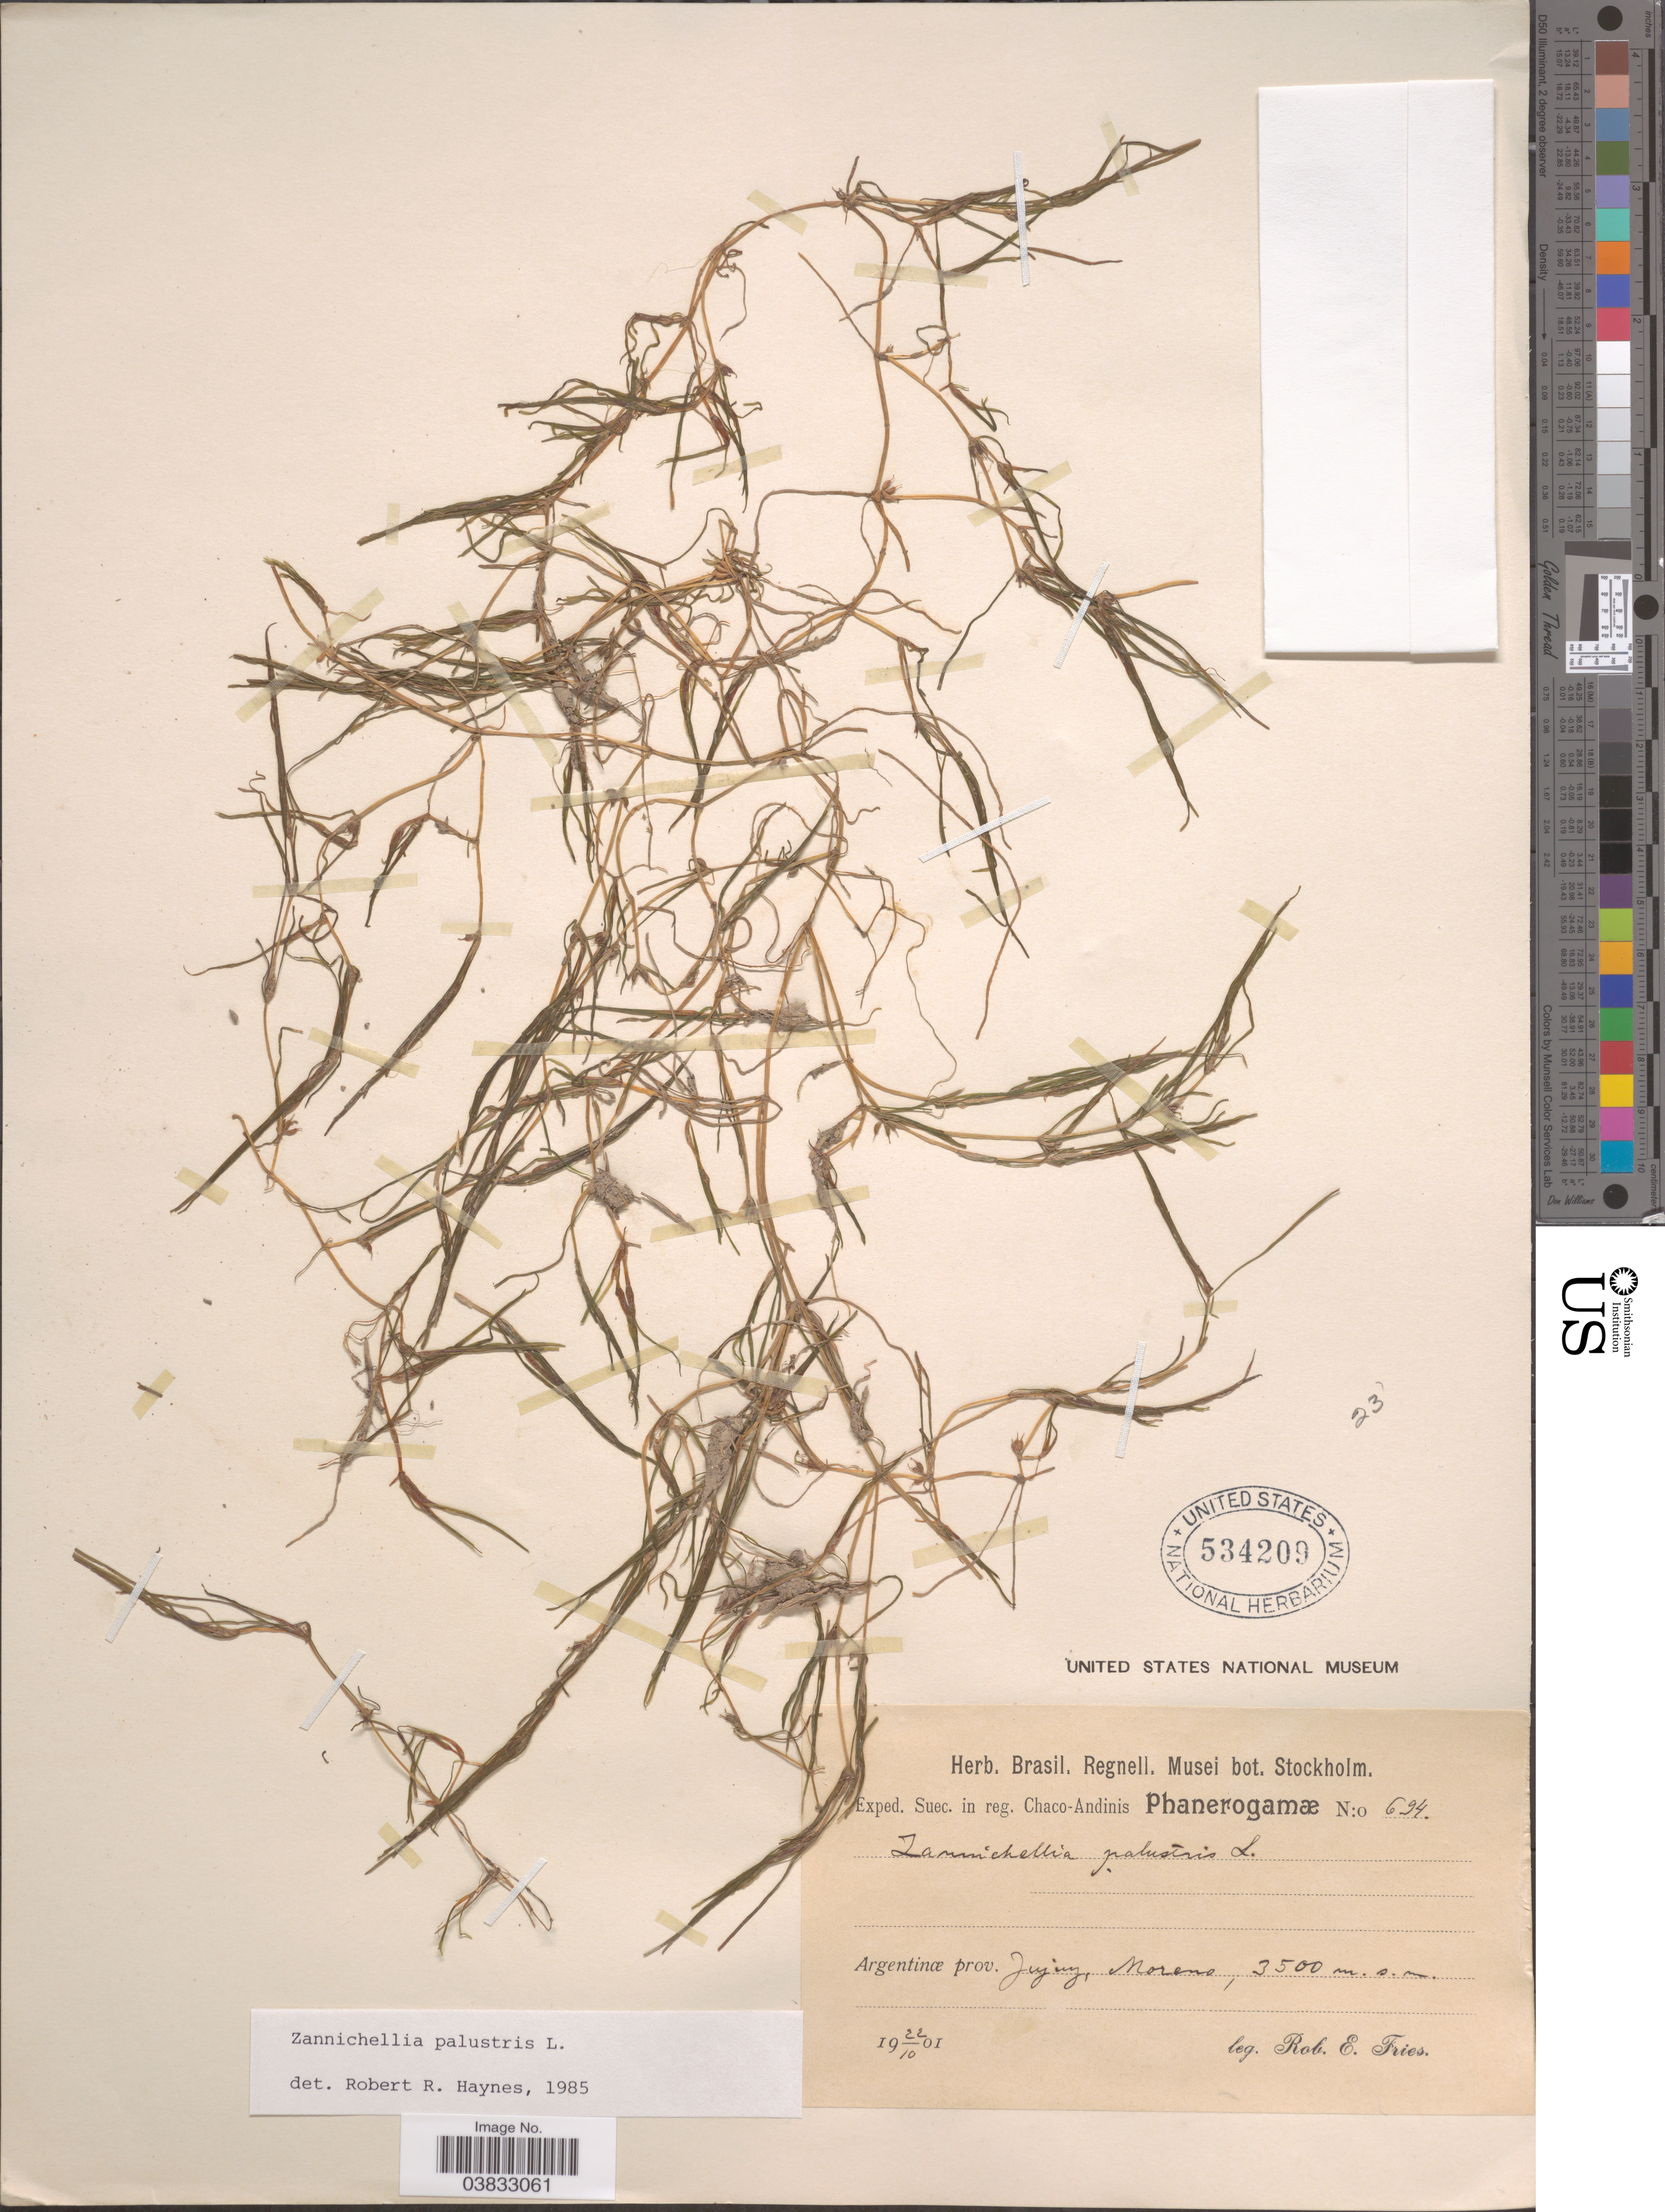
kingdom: Plantae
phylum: Tracheophyta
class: Liliopsida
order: Alismatales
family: Potamogetonaceae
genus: Zannichellia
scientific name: Zannichellia palustris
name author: L.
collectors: R. E. Fries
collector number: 694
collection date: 1901-10-22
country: Argentina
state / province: Jujuy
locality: Moreno.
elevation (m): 3500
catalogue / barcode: US 534209